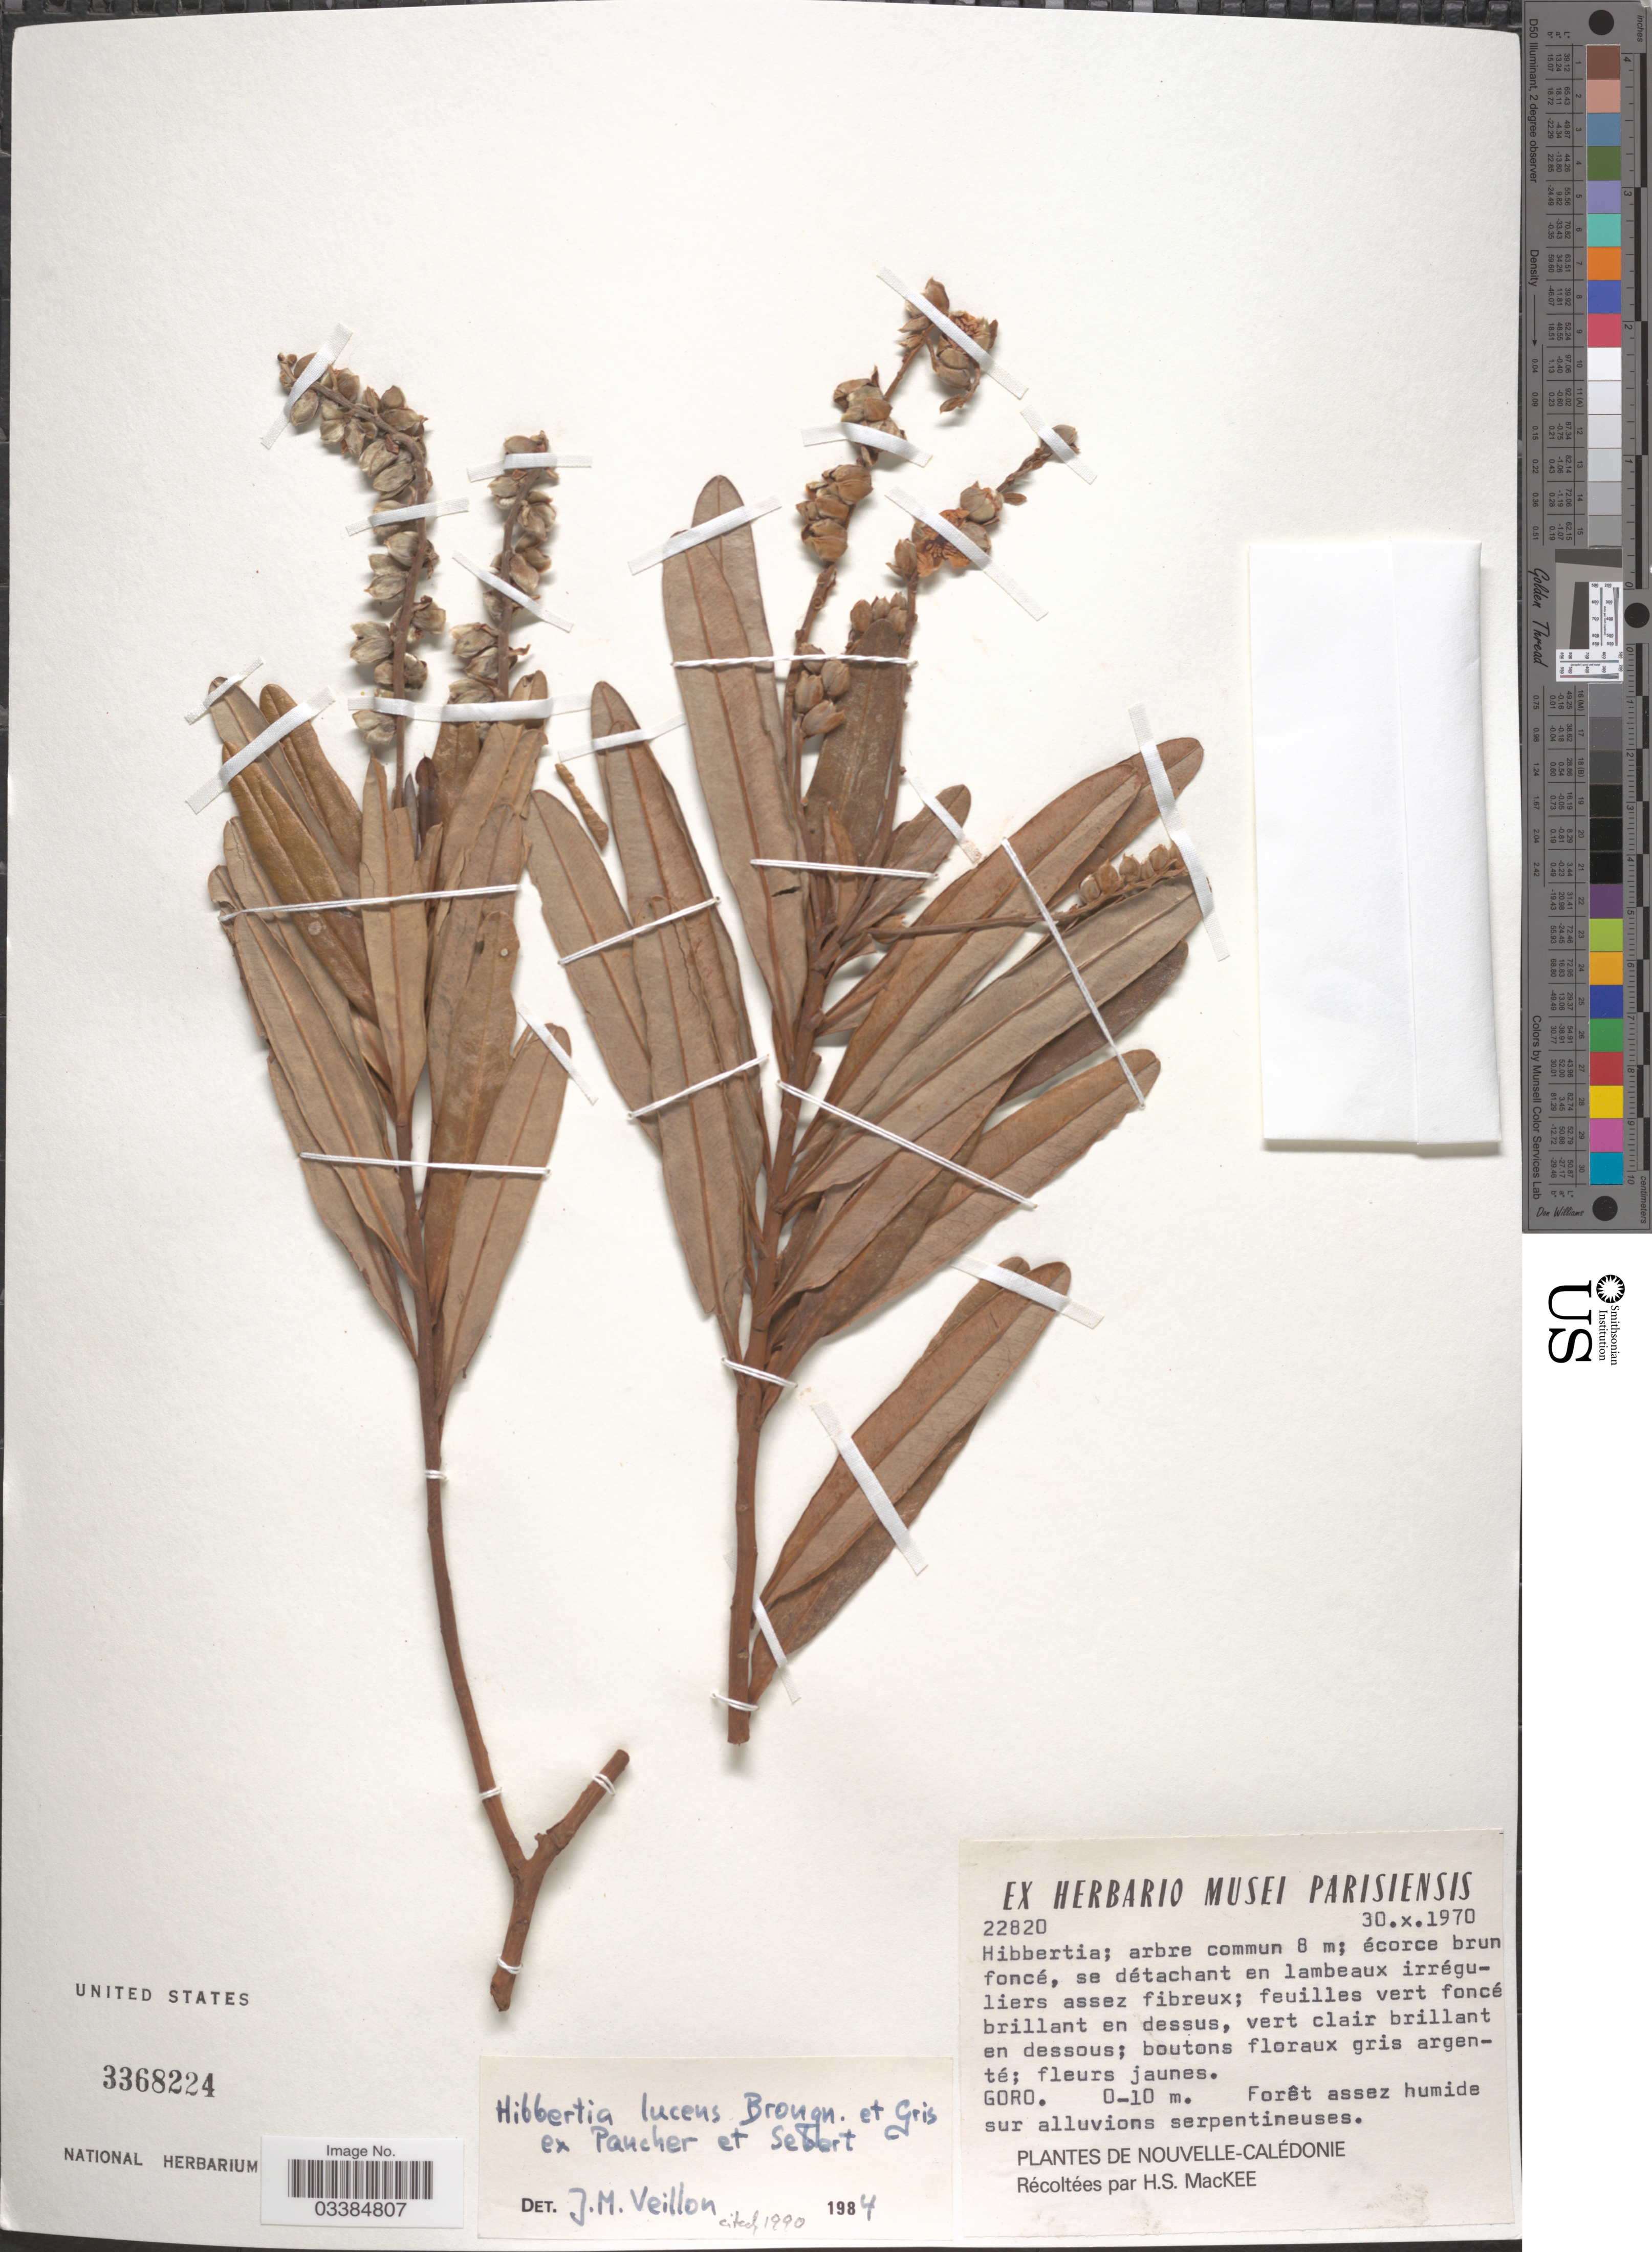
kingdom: Plantae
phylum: Tracheophyta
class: Magnoliopsida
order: Dilleniales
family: Dilleniaceae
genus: Hibbertia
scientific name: Hibbertia lucens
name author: Brongn. & Gris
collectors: H. S. MacKee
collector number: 22820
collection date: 1970-10-30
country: New Caledonia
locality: Goro. Forêt assez humide sur alluvions serpentineuses. Nouvelle-Calédonie.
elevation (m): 0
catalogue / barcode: US 3368224